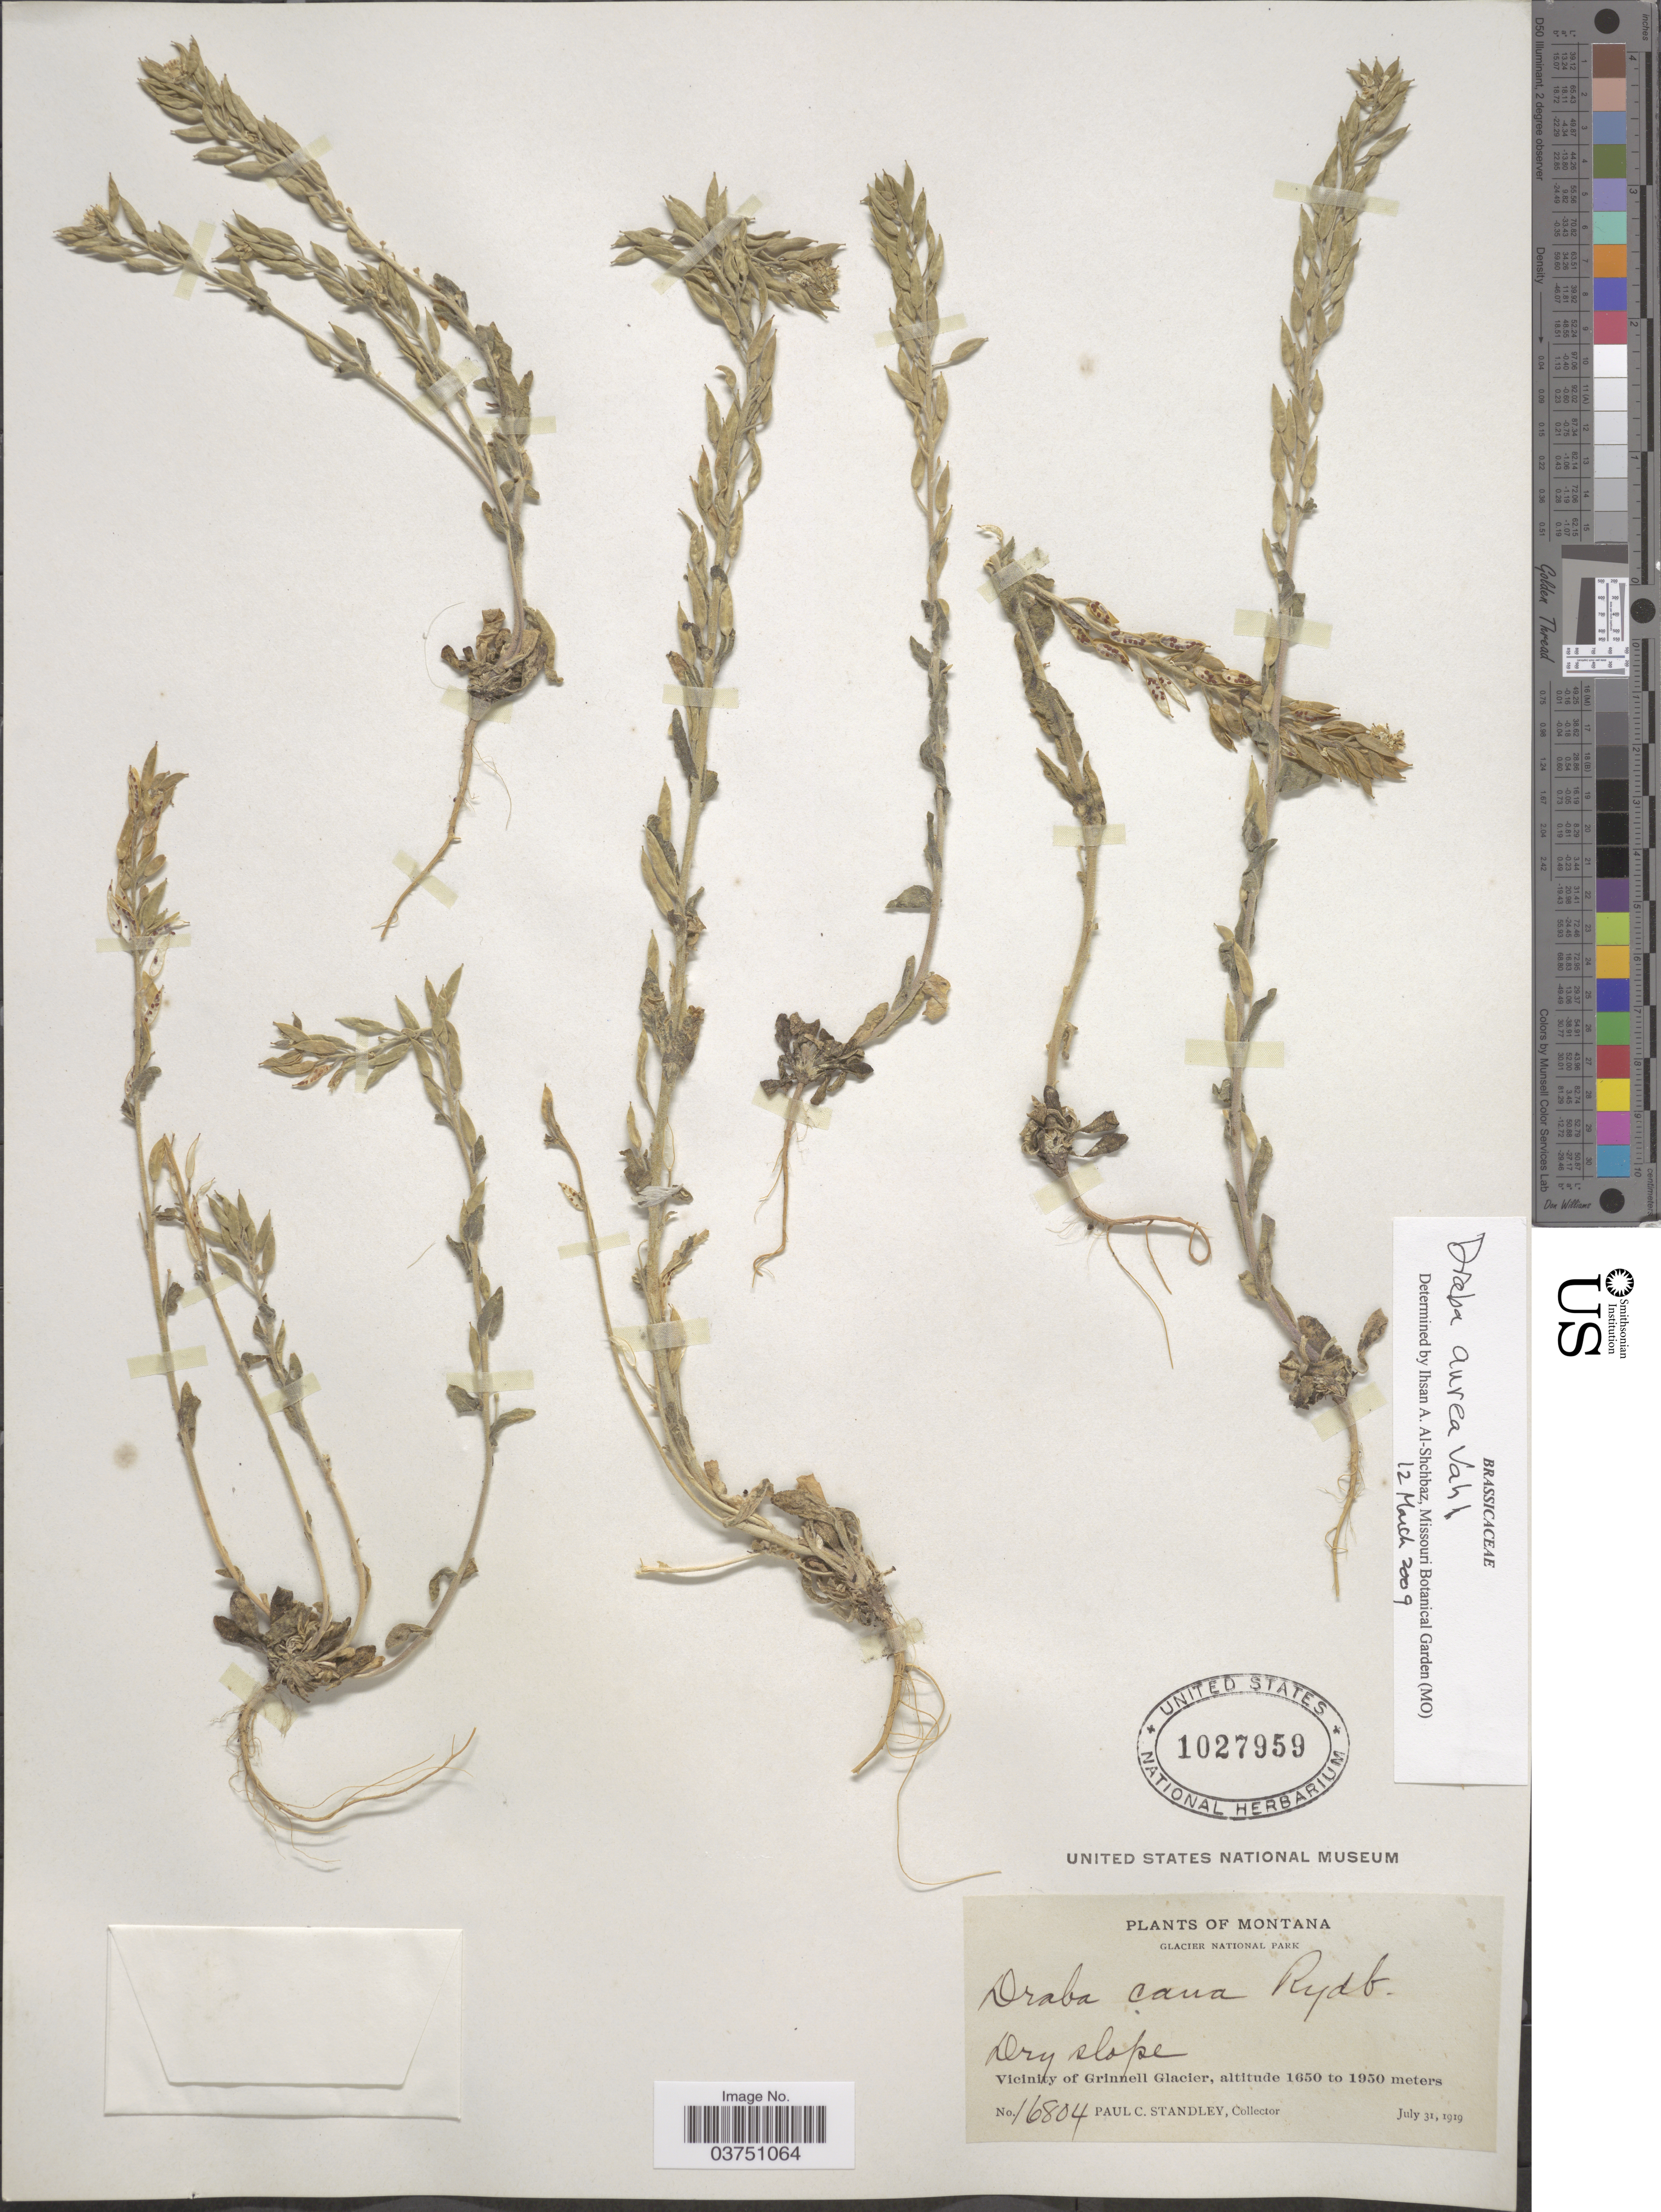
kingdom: Plantae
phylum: Tracheophyta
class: Magnoliopsida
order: Brassicales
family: Brassicaceae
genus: Draba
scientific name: Draba cana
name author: Rydb.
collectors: P. C. Standley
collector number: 16804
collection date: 1919-07-31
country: United States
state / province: Montana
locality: Glacier National Park. Vicinity of Grinnell Glacier.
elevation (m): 1650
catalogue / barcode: US 1027959